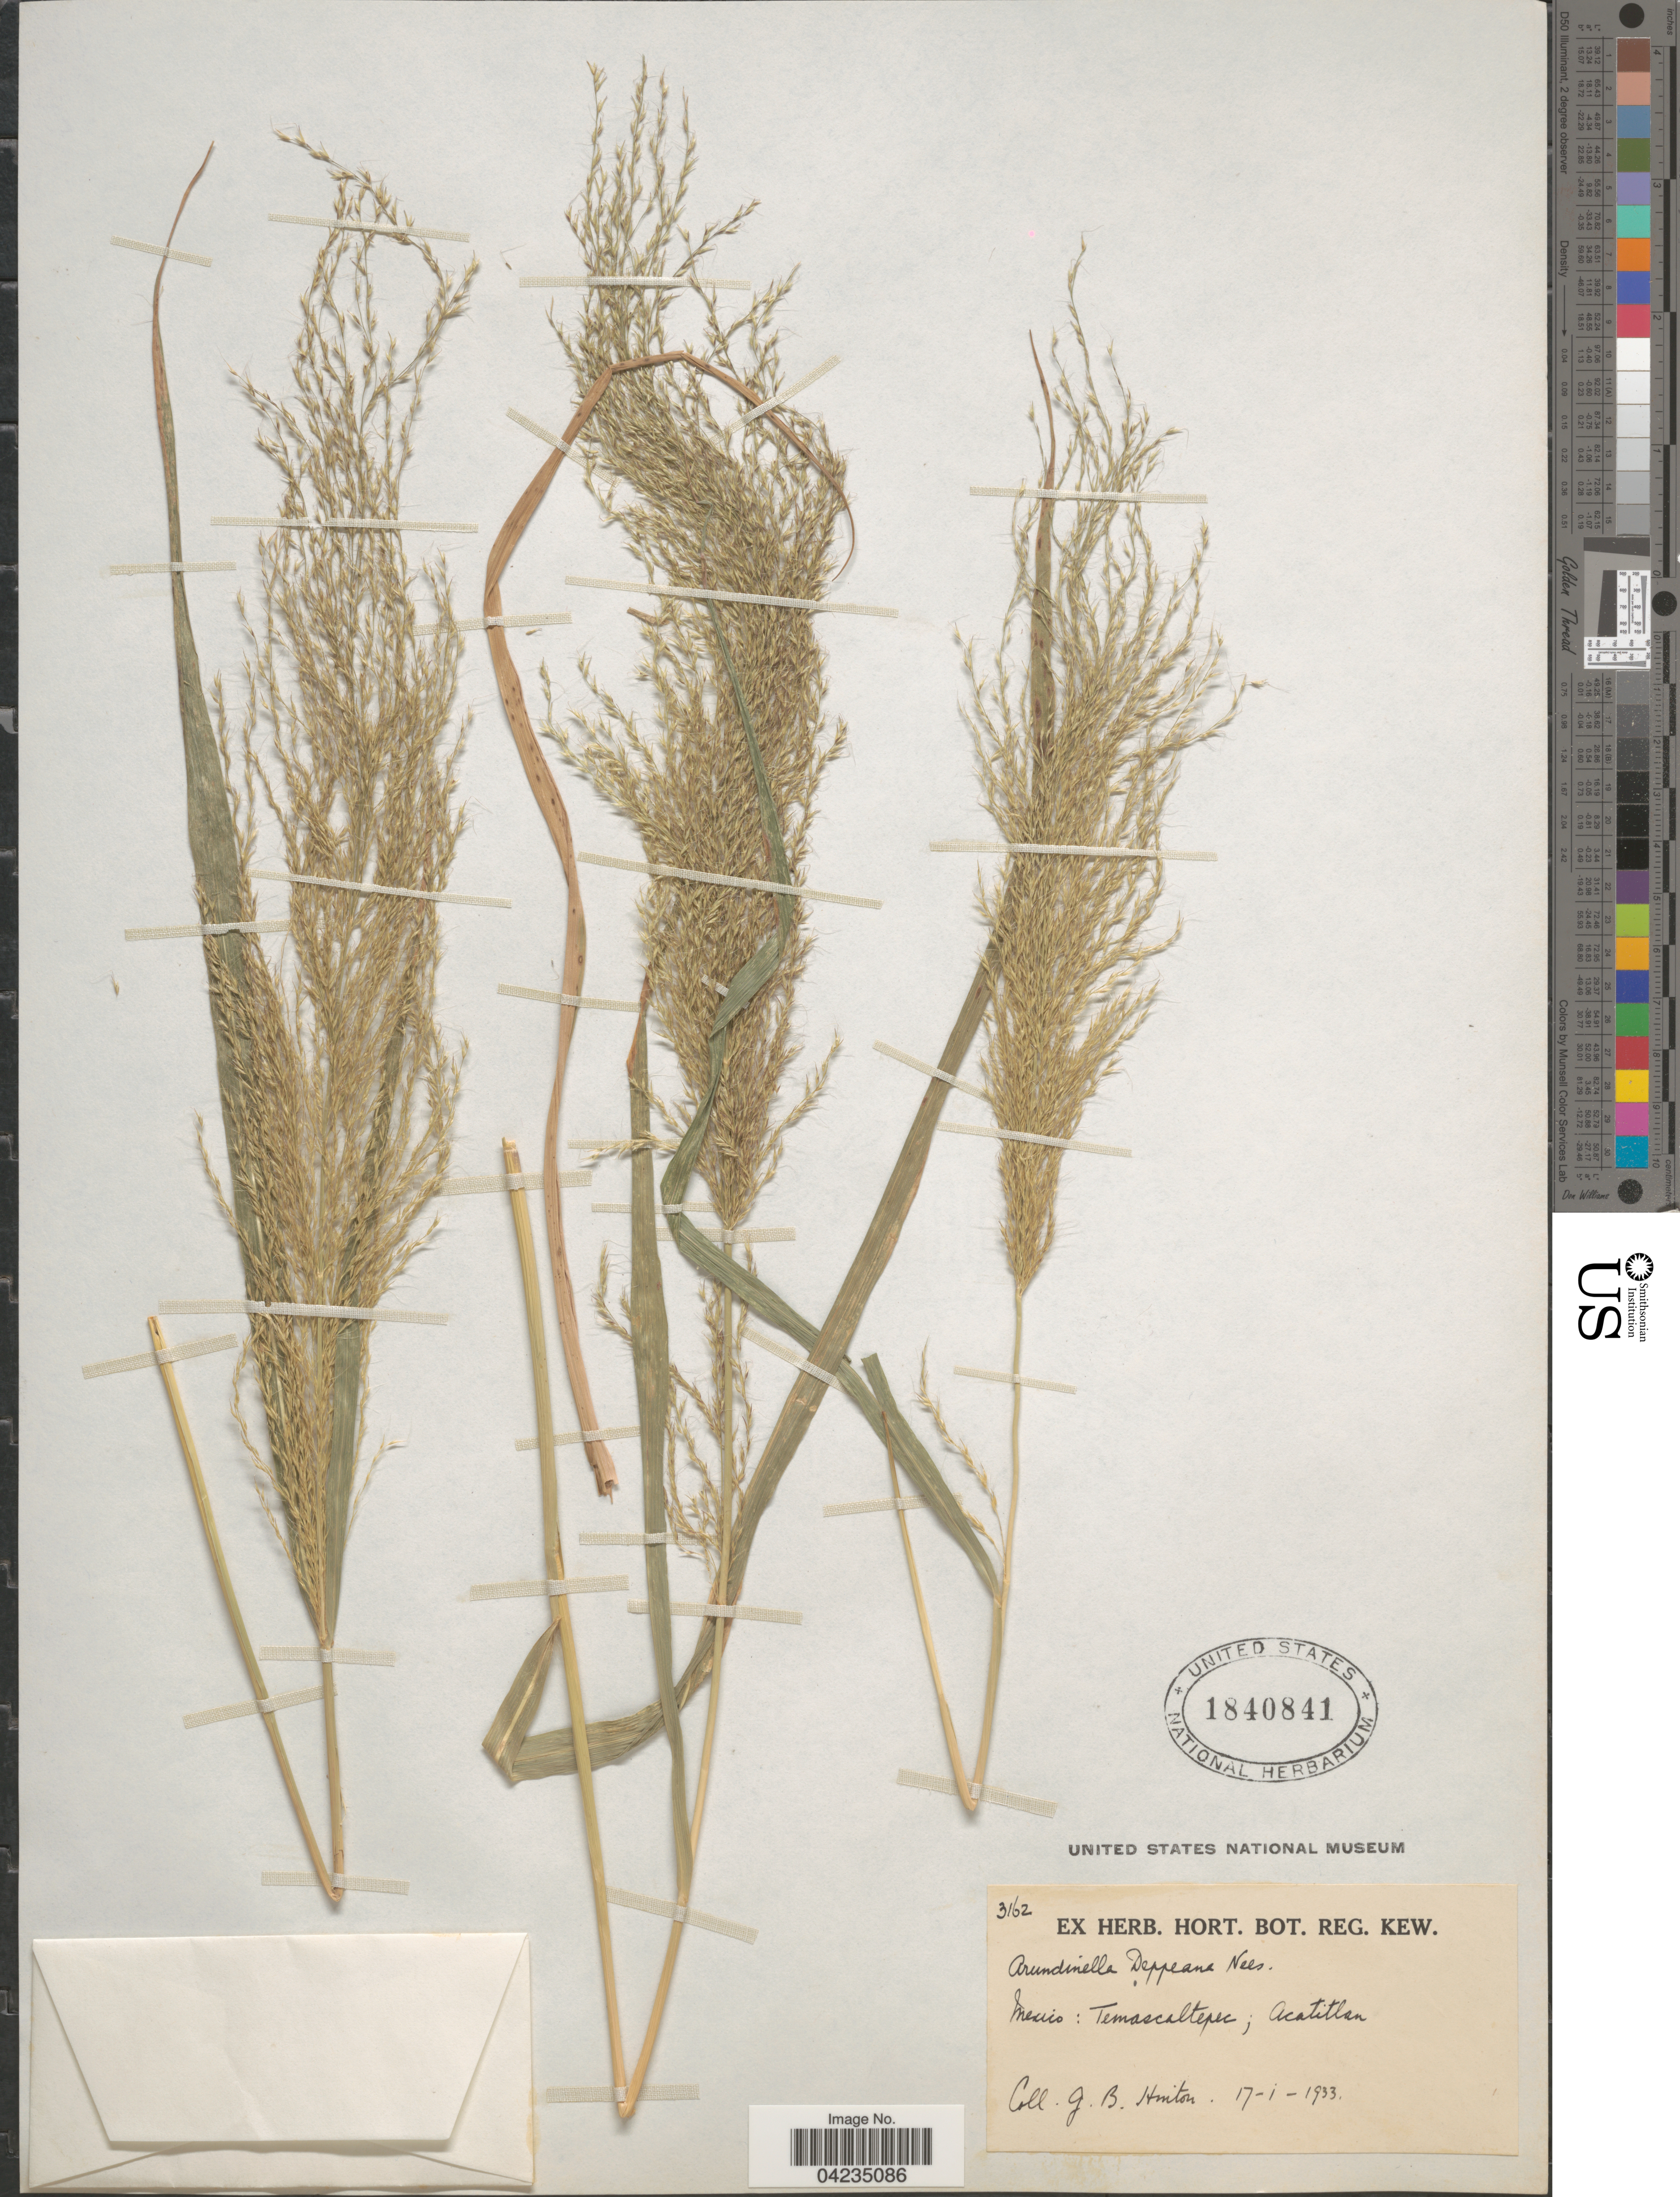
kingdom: Plantae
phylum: Tracheophyta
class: Liliopsida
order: Poales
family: Poaceae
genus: Arundinella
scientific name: Arundinella deppeana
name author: Nees ex Steud.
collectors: G. B. Hinton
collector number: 3162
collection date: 1933-01-17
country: Mexico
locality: Temascaltepec; Acatitlan.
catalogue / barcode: US 1840841